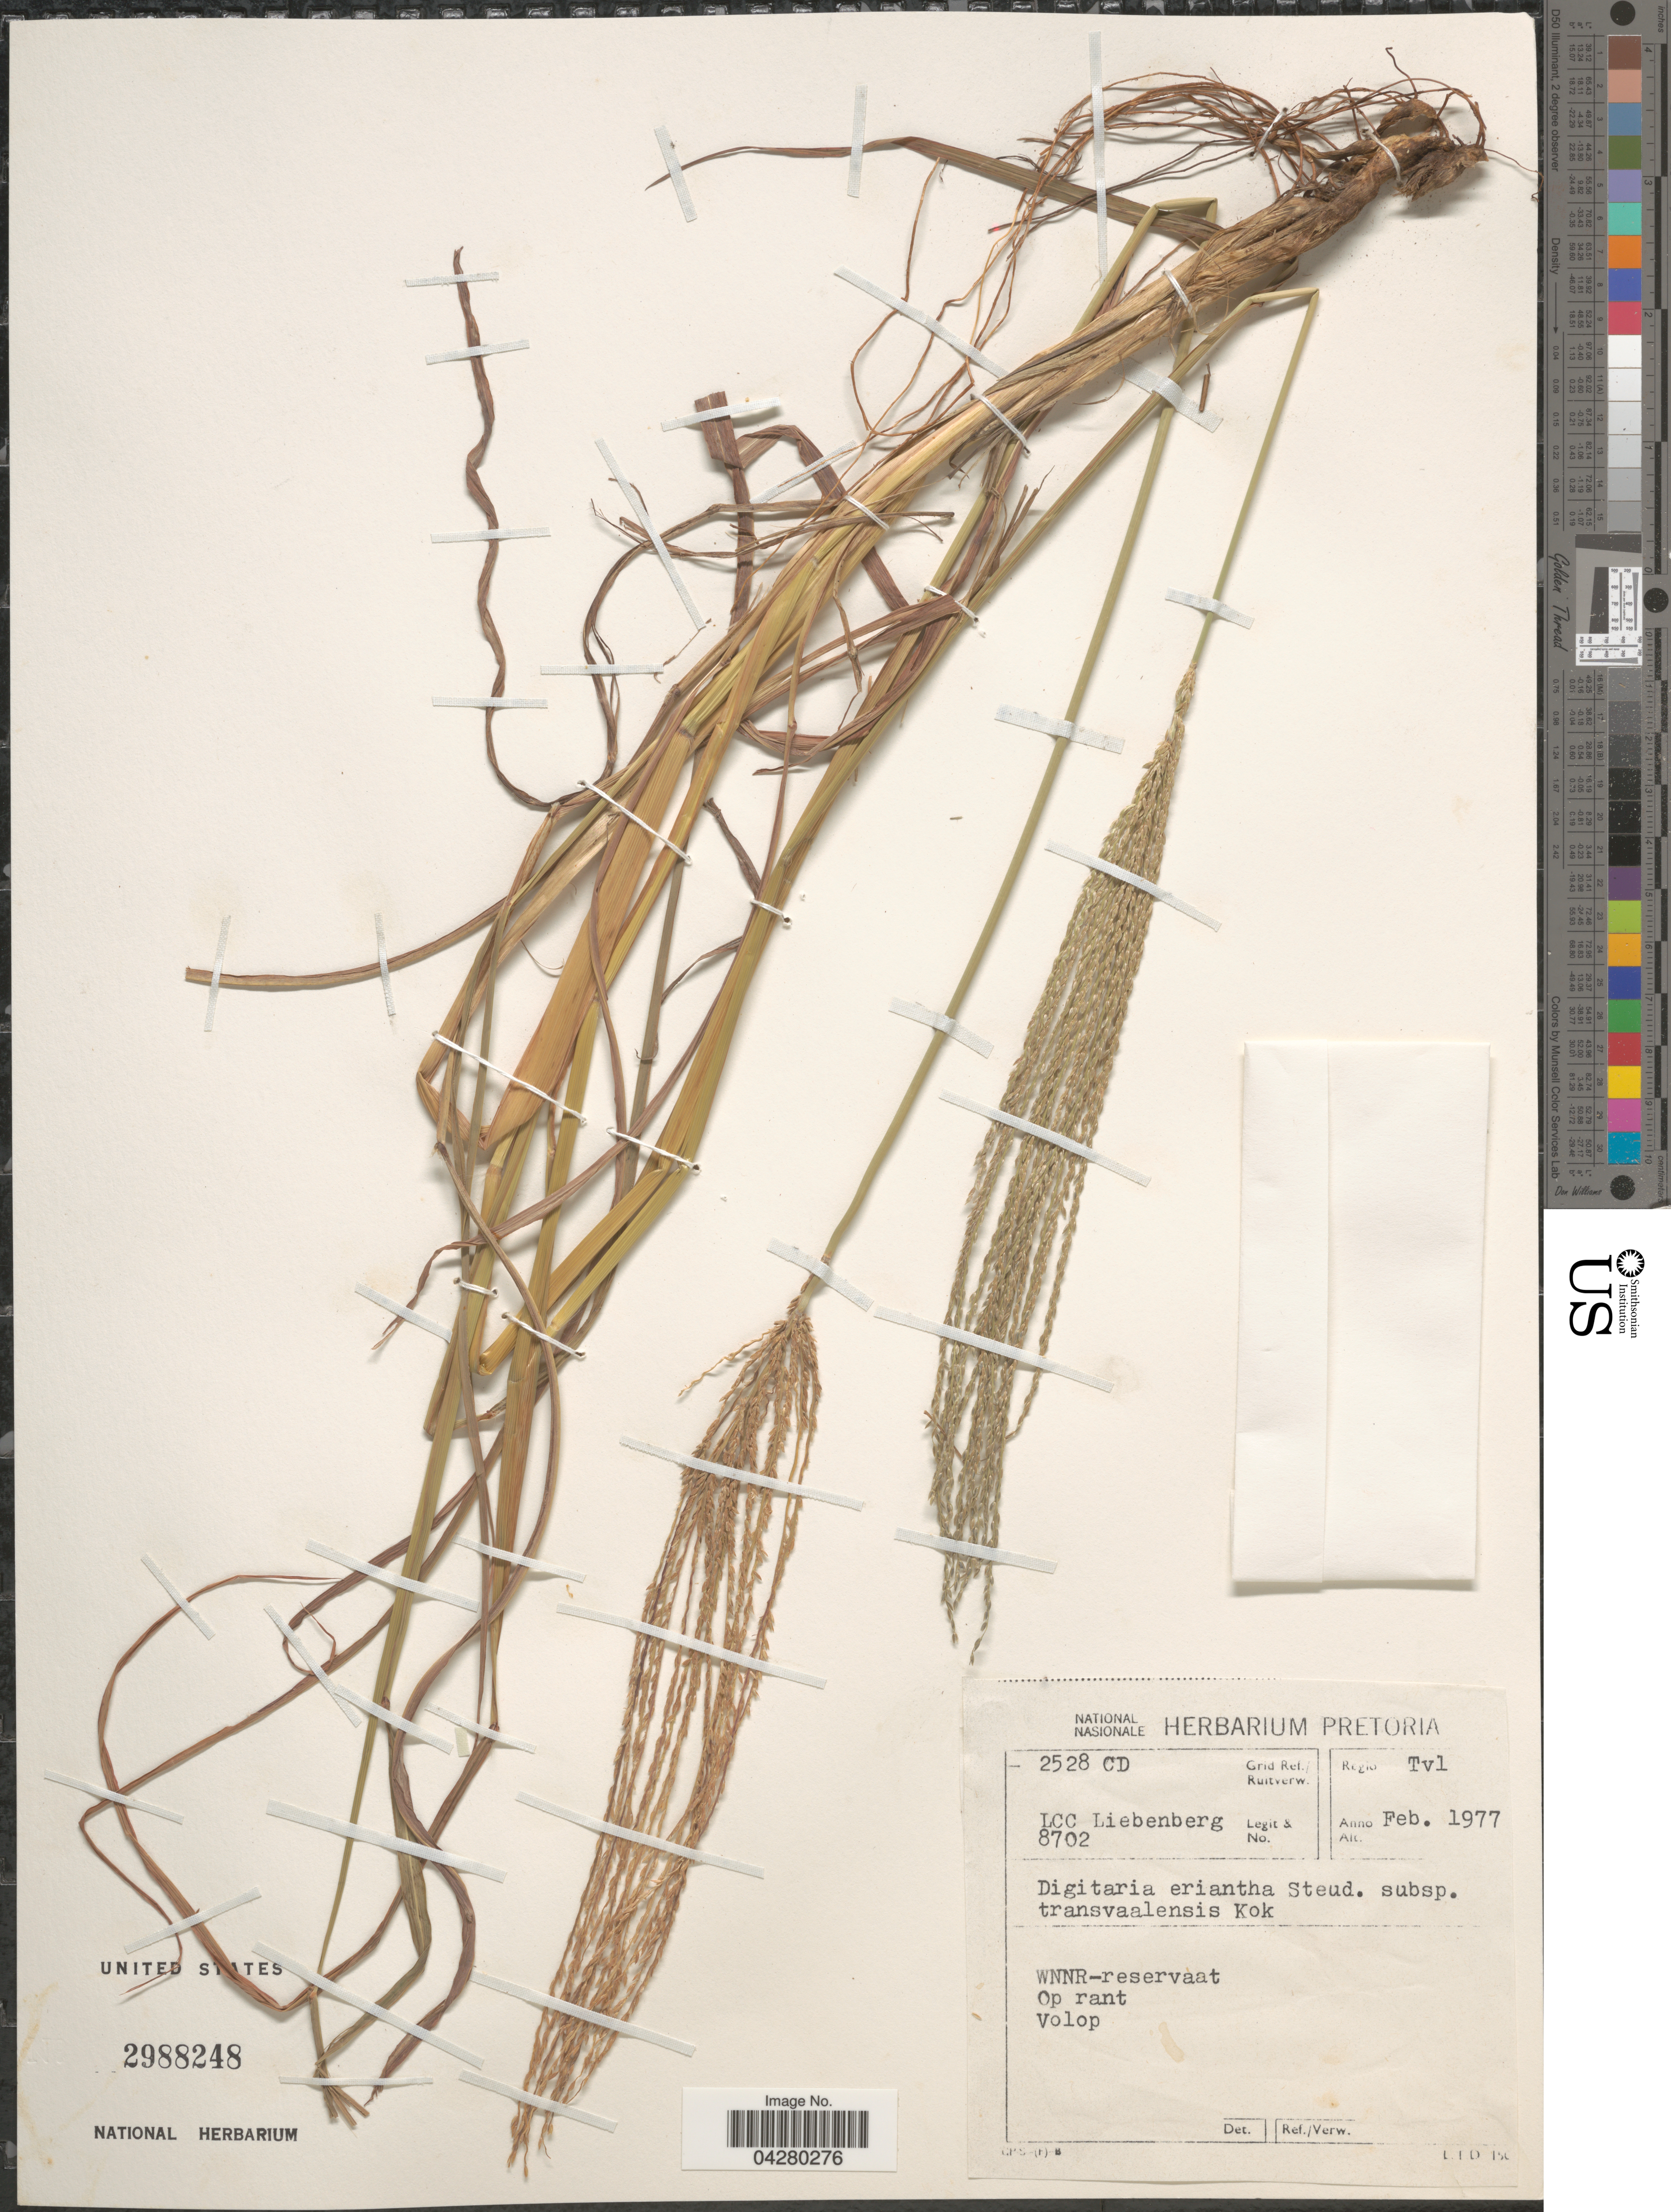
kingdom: Plantae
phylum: Tracheophyta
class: Liliopsida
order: Poales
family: Poaceae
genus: Digitaria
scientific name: Digitaria eriantha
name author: Steud.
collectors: L. Liebenberg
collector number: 8702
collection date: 1977-02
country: South Africa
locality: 2528 CD Grid Ref./ Ruitverw. Regio Tvl. WNNR-reservaat.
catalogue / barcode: US 2988248